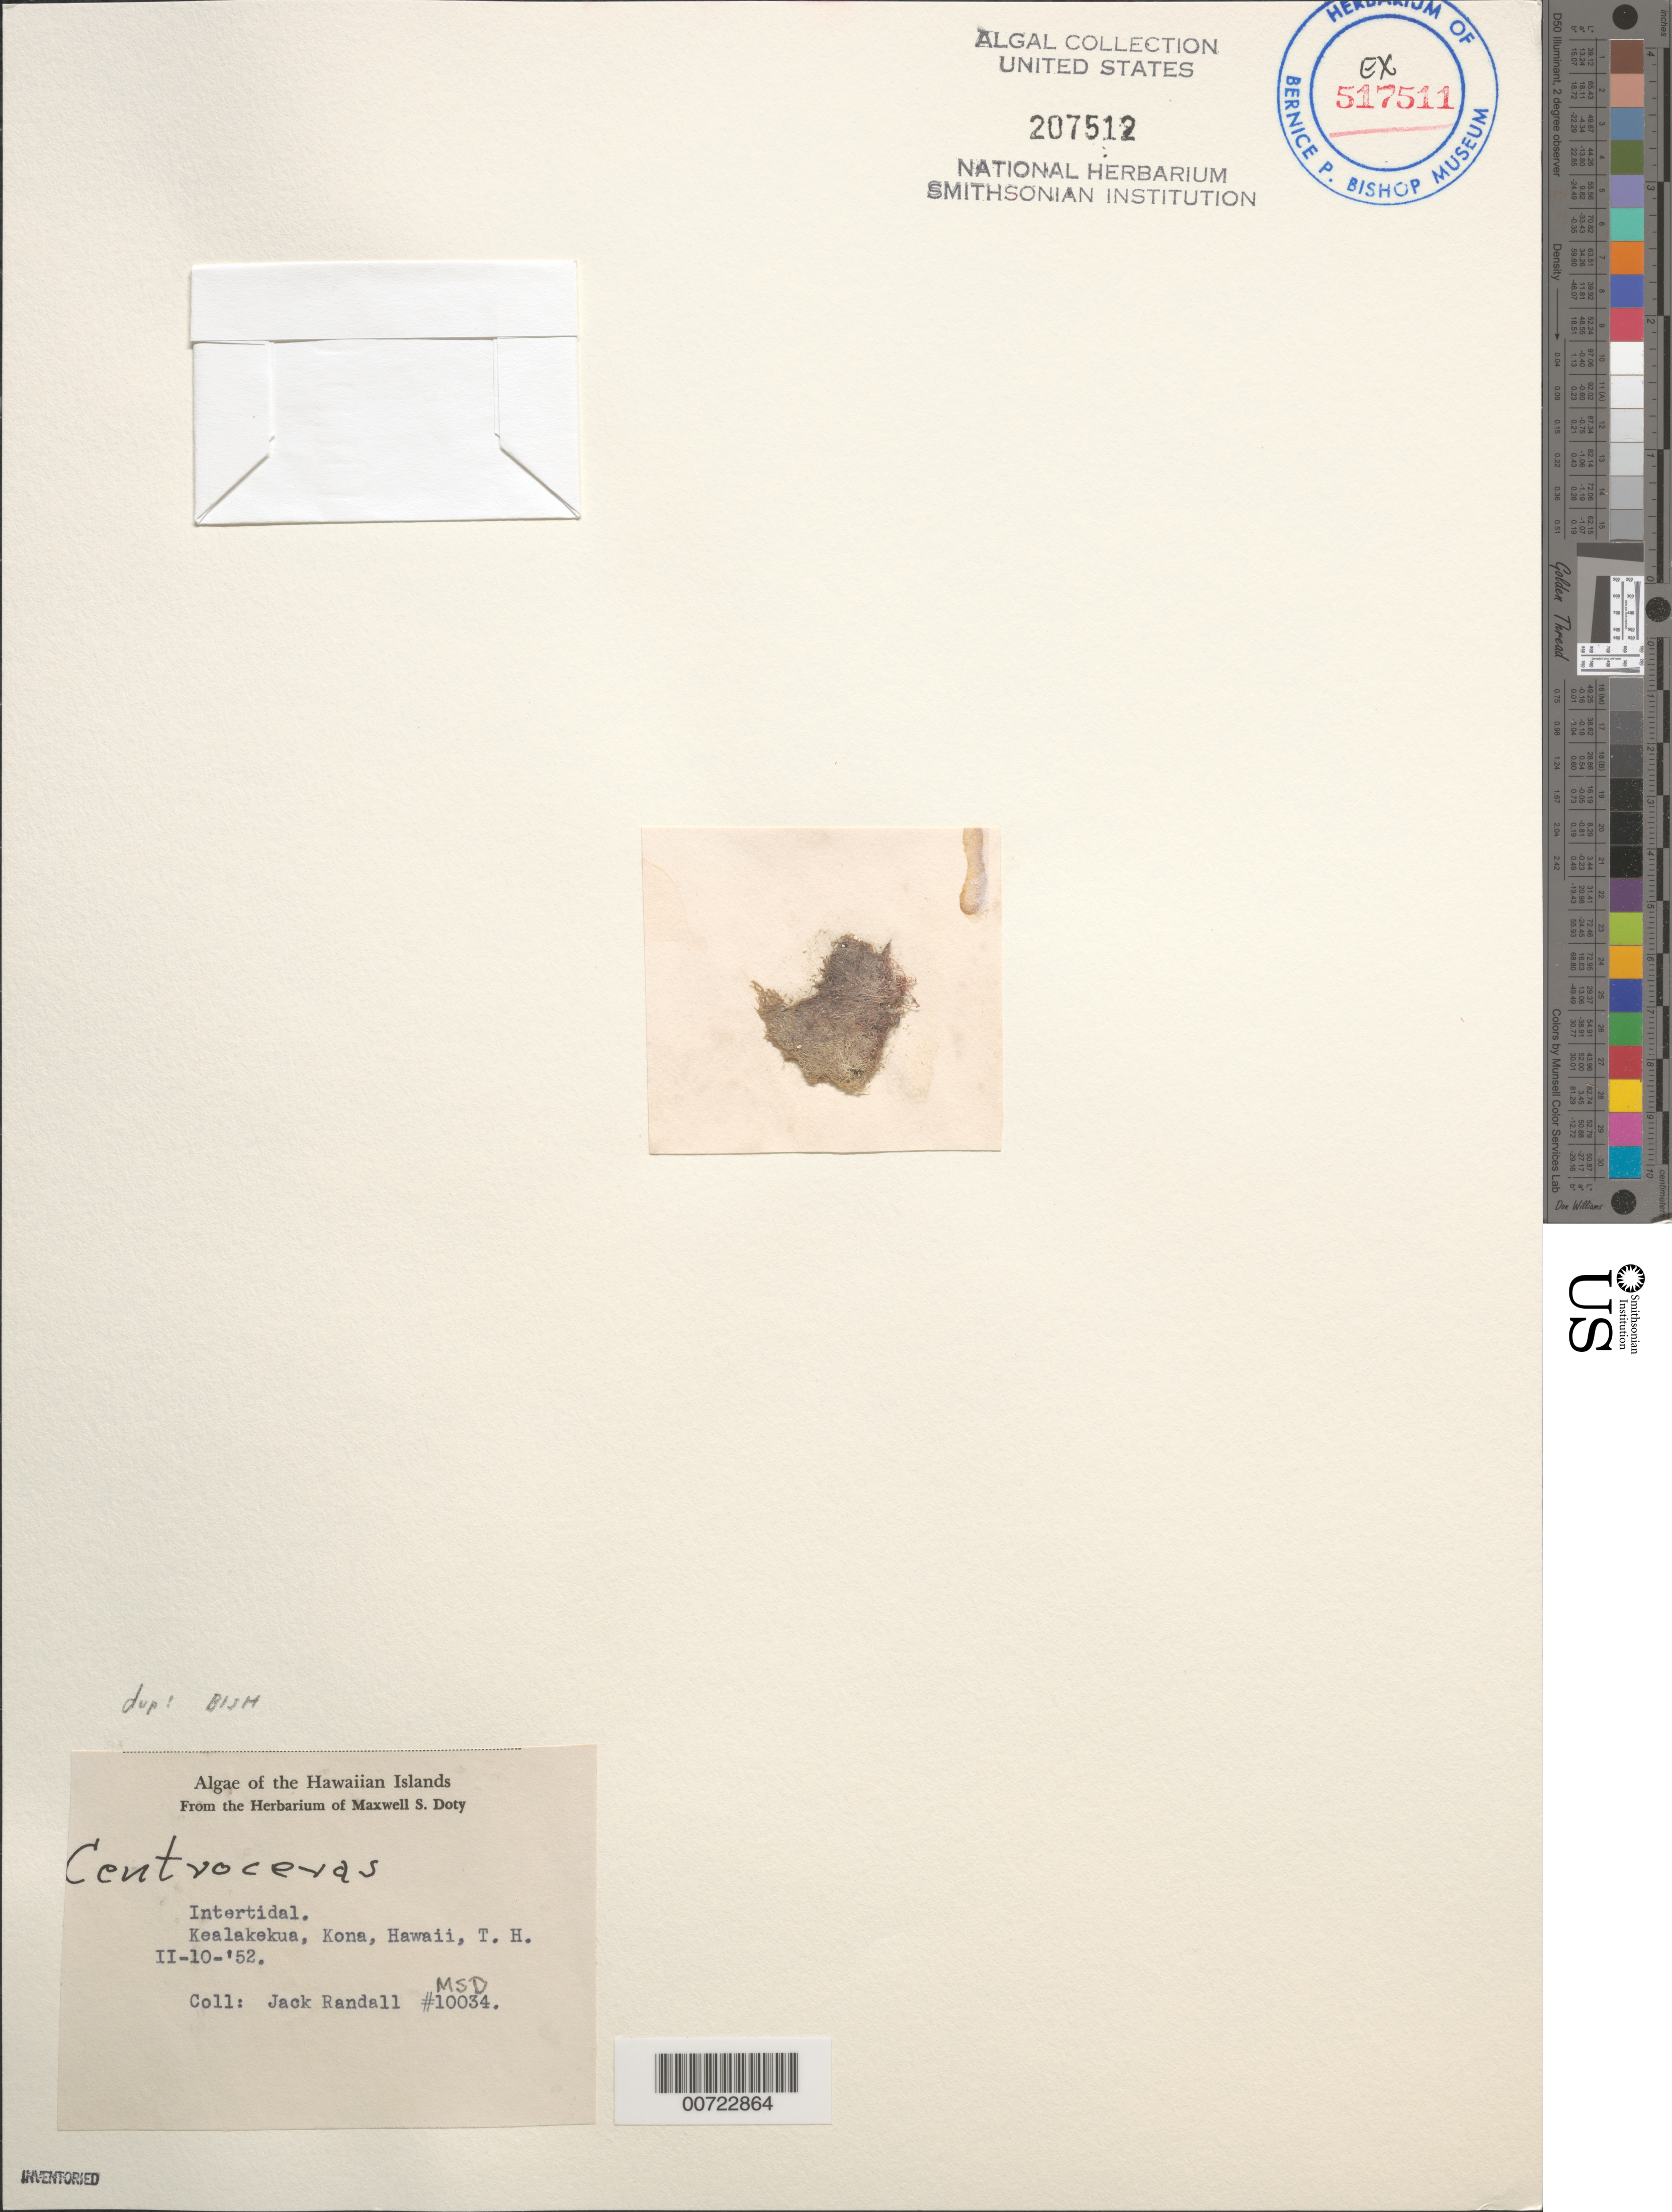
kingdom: Plantae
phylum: Rhodophyta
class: Florideophyceae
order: Ceramiales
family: Ceramiaceae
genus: Centroceras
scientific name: Centroceras sp.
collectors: J. Randall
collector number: MSD 10034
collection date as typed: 10 Feb 1952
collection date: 1952-02-10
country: United States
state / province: Hawaii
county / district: Hawaii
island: Hawaii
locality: Kealakekua, Kona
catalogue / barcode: US 207512